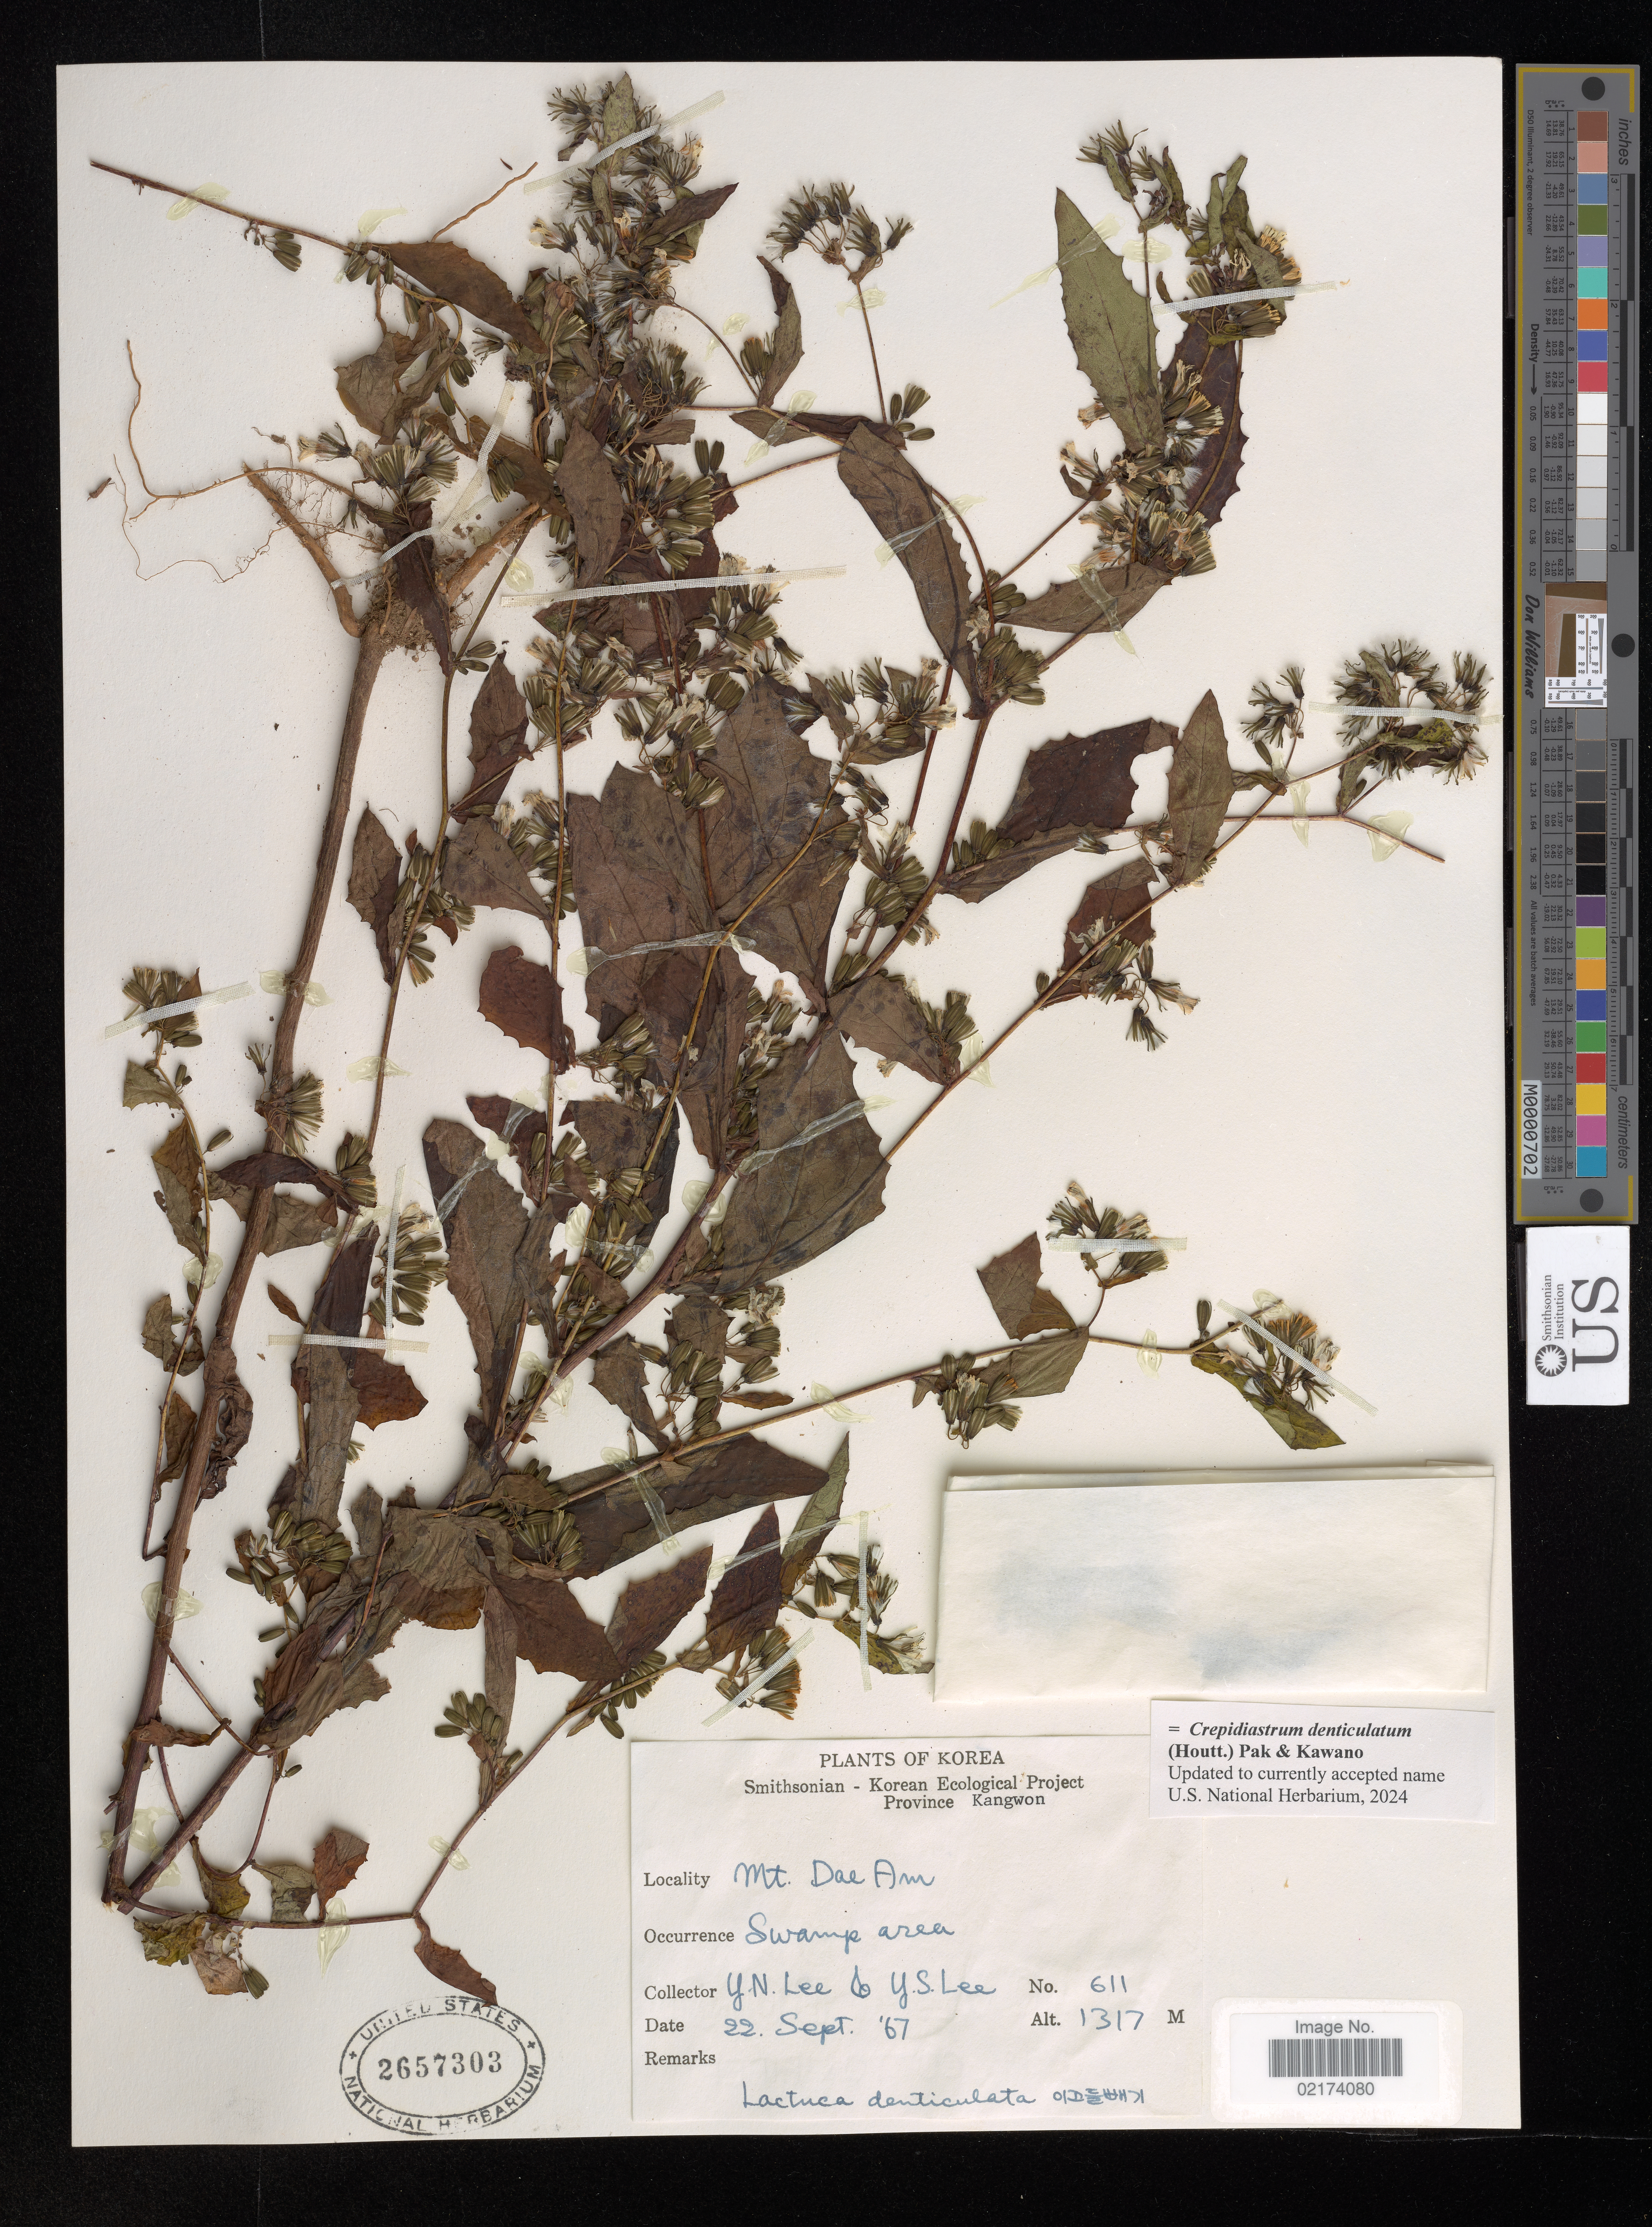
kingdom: Plantae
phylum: Tracheophyta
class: Magnoliopsida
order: Asterales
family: Asteraceae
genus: Crepidiastrum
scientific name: Crepidiastrum denticulatum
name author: (Houtt.) Pak & Kawano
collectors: Y. N. Lee & Y. S. Lee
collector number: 611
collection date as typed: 22 Sep 1967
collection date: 1967-09-22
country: South Korea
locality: Mt. Dae Am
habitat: swamp area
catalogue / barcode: US 2657303